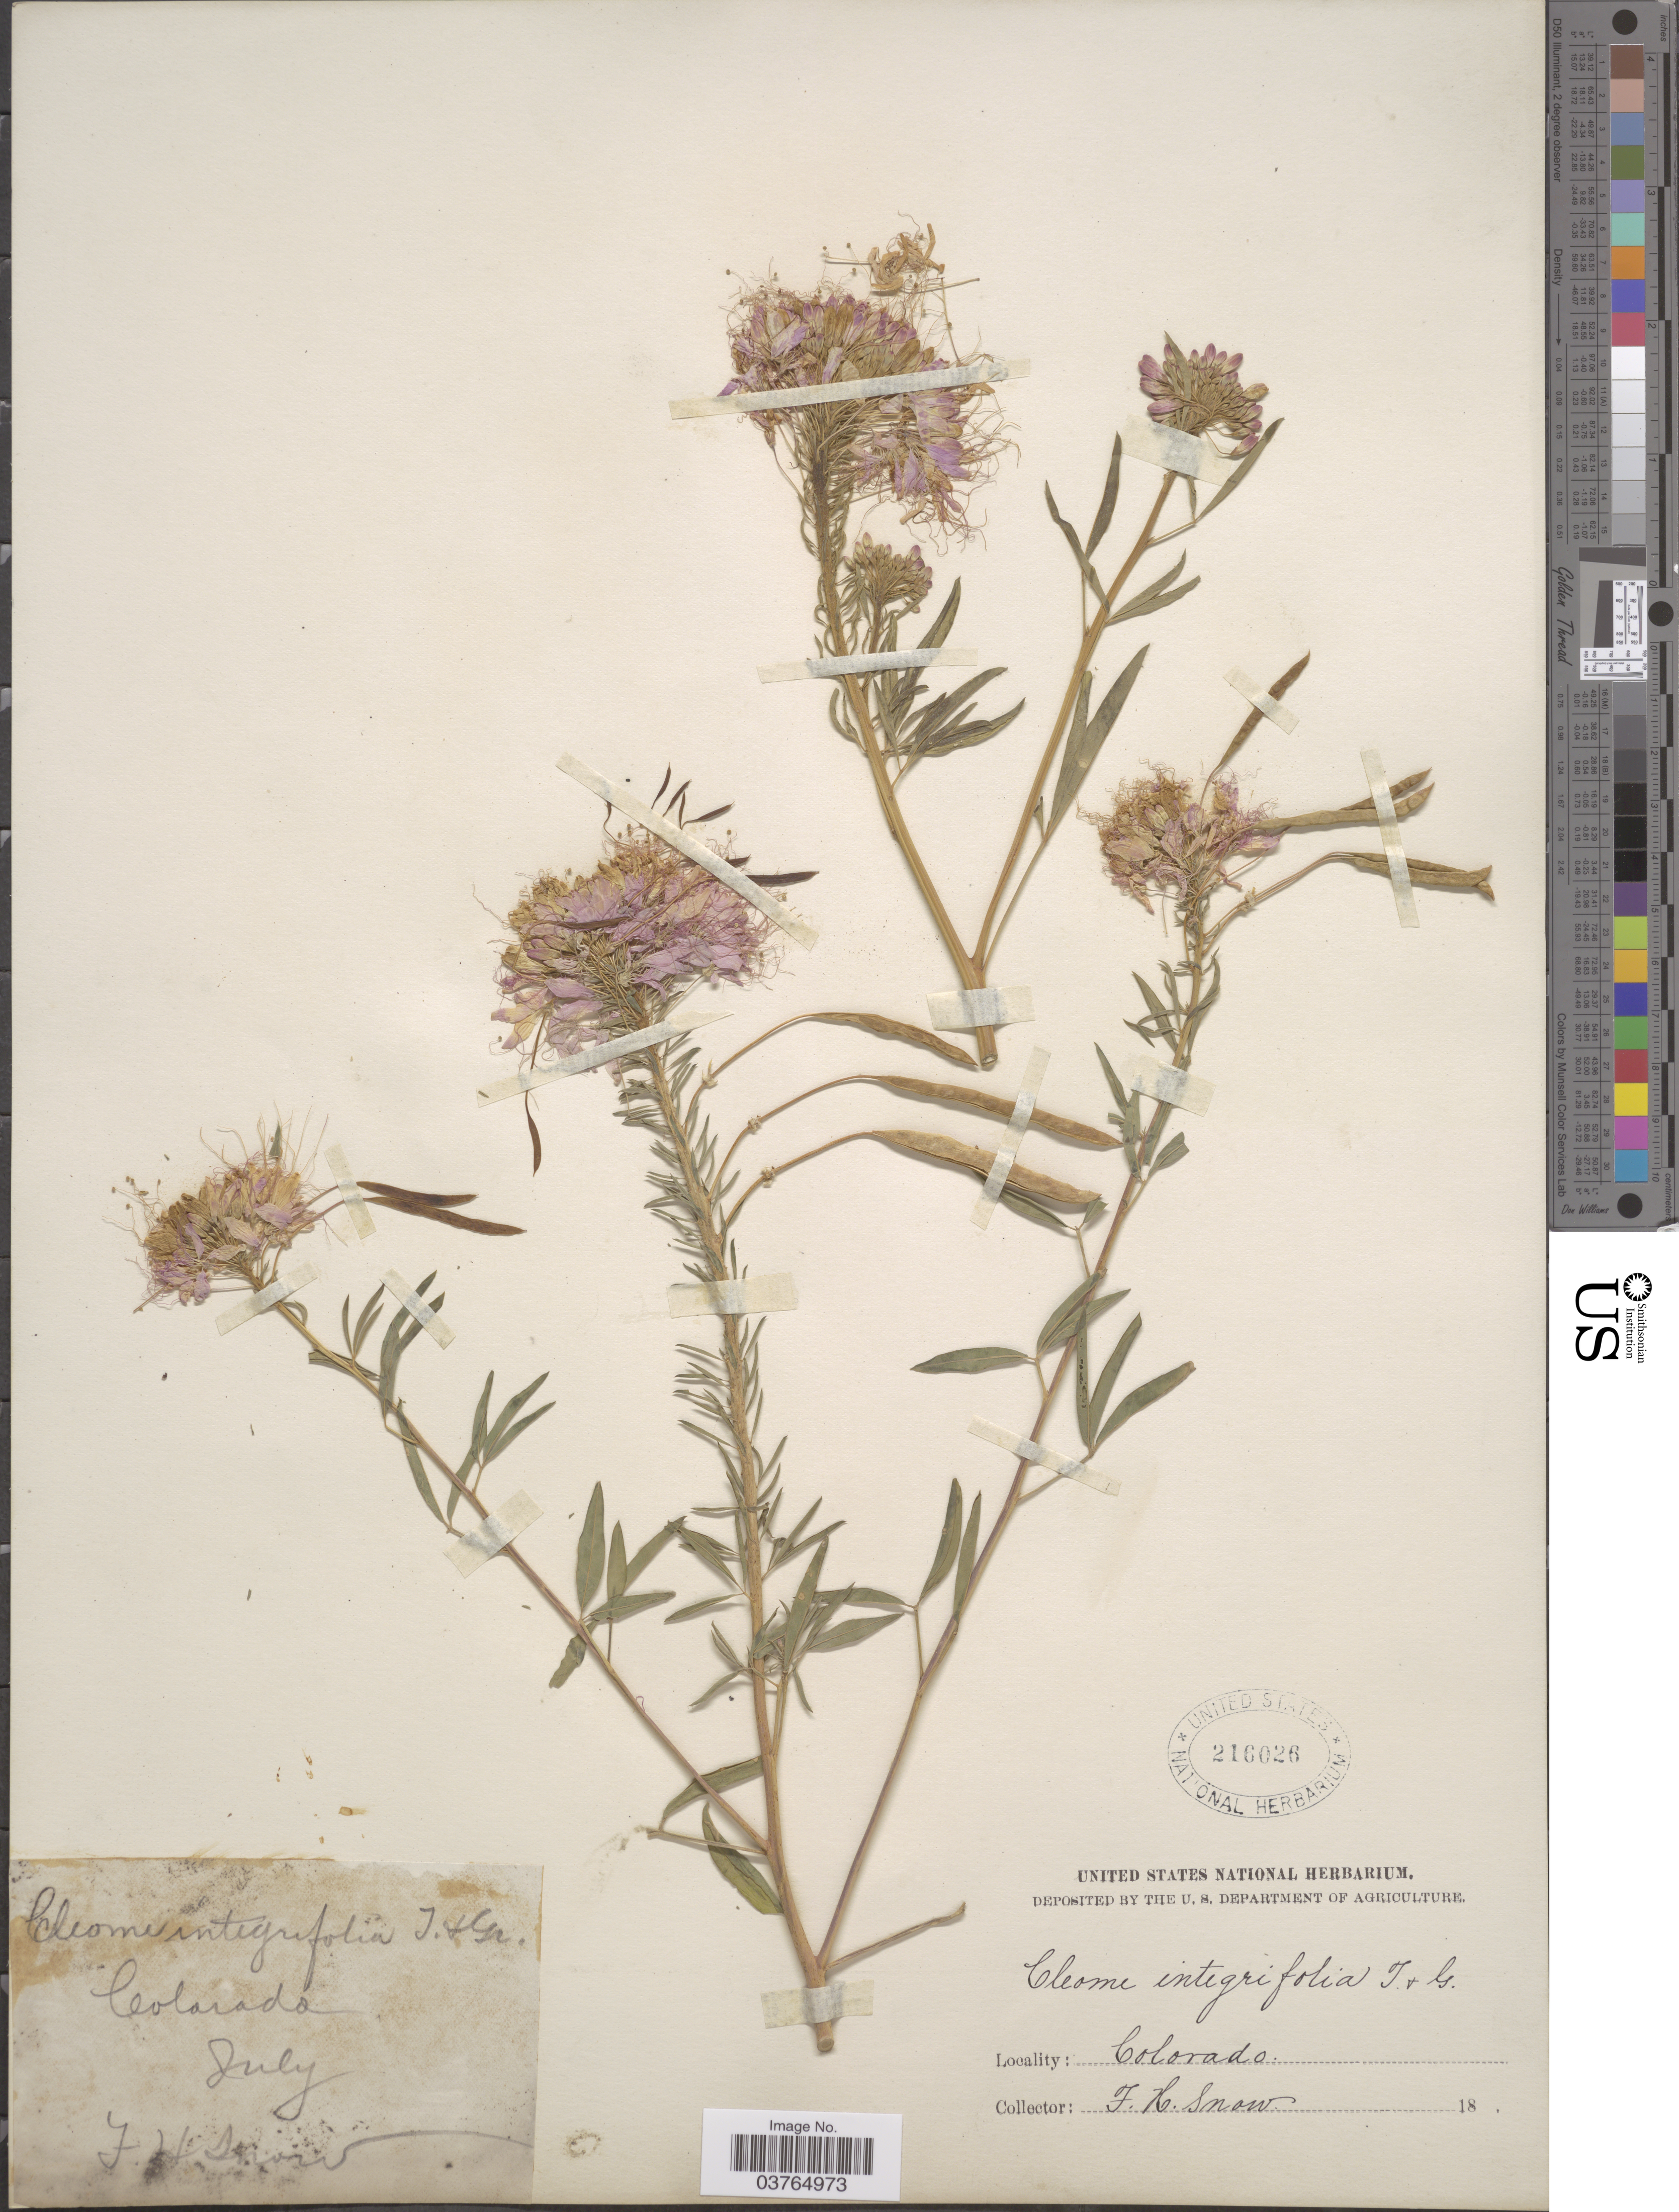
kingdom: Plantae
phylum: Tracheophyta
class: Magnoliopsida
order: Brassicales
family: Cleomaceae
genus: Cleomella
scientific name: Cleomella serrulata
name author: (Pursh) Roalson & J.C. Hall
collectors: F. H. Snow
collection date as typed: July 18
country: United States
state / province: Colorado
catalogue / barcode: US 216026